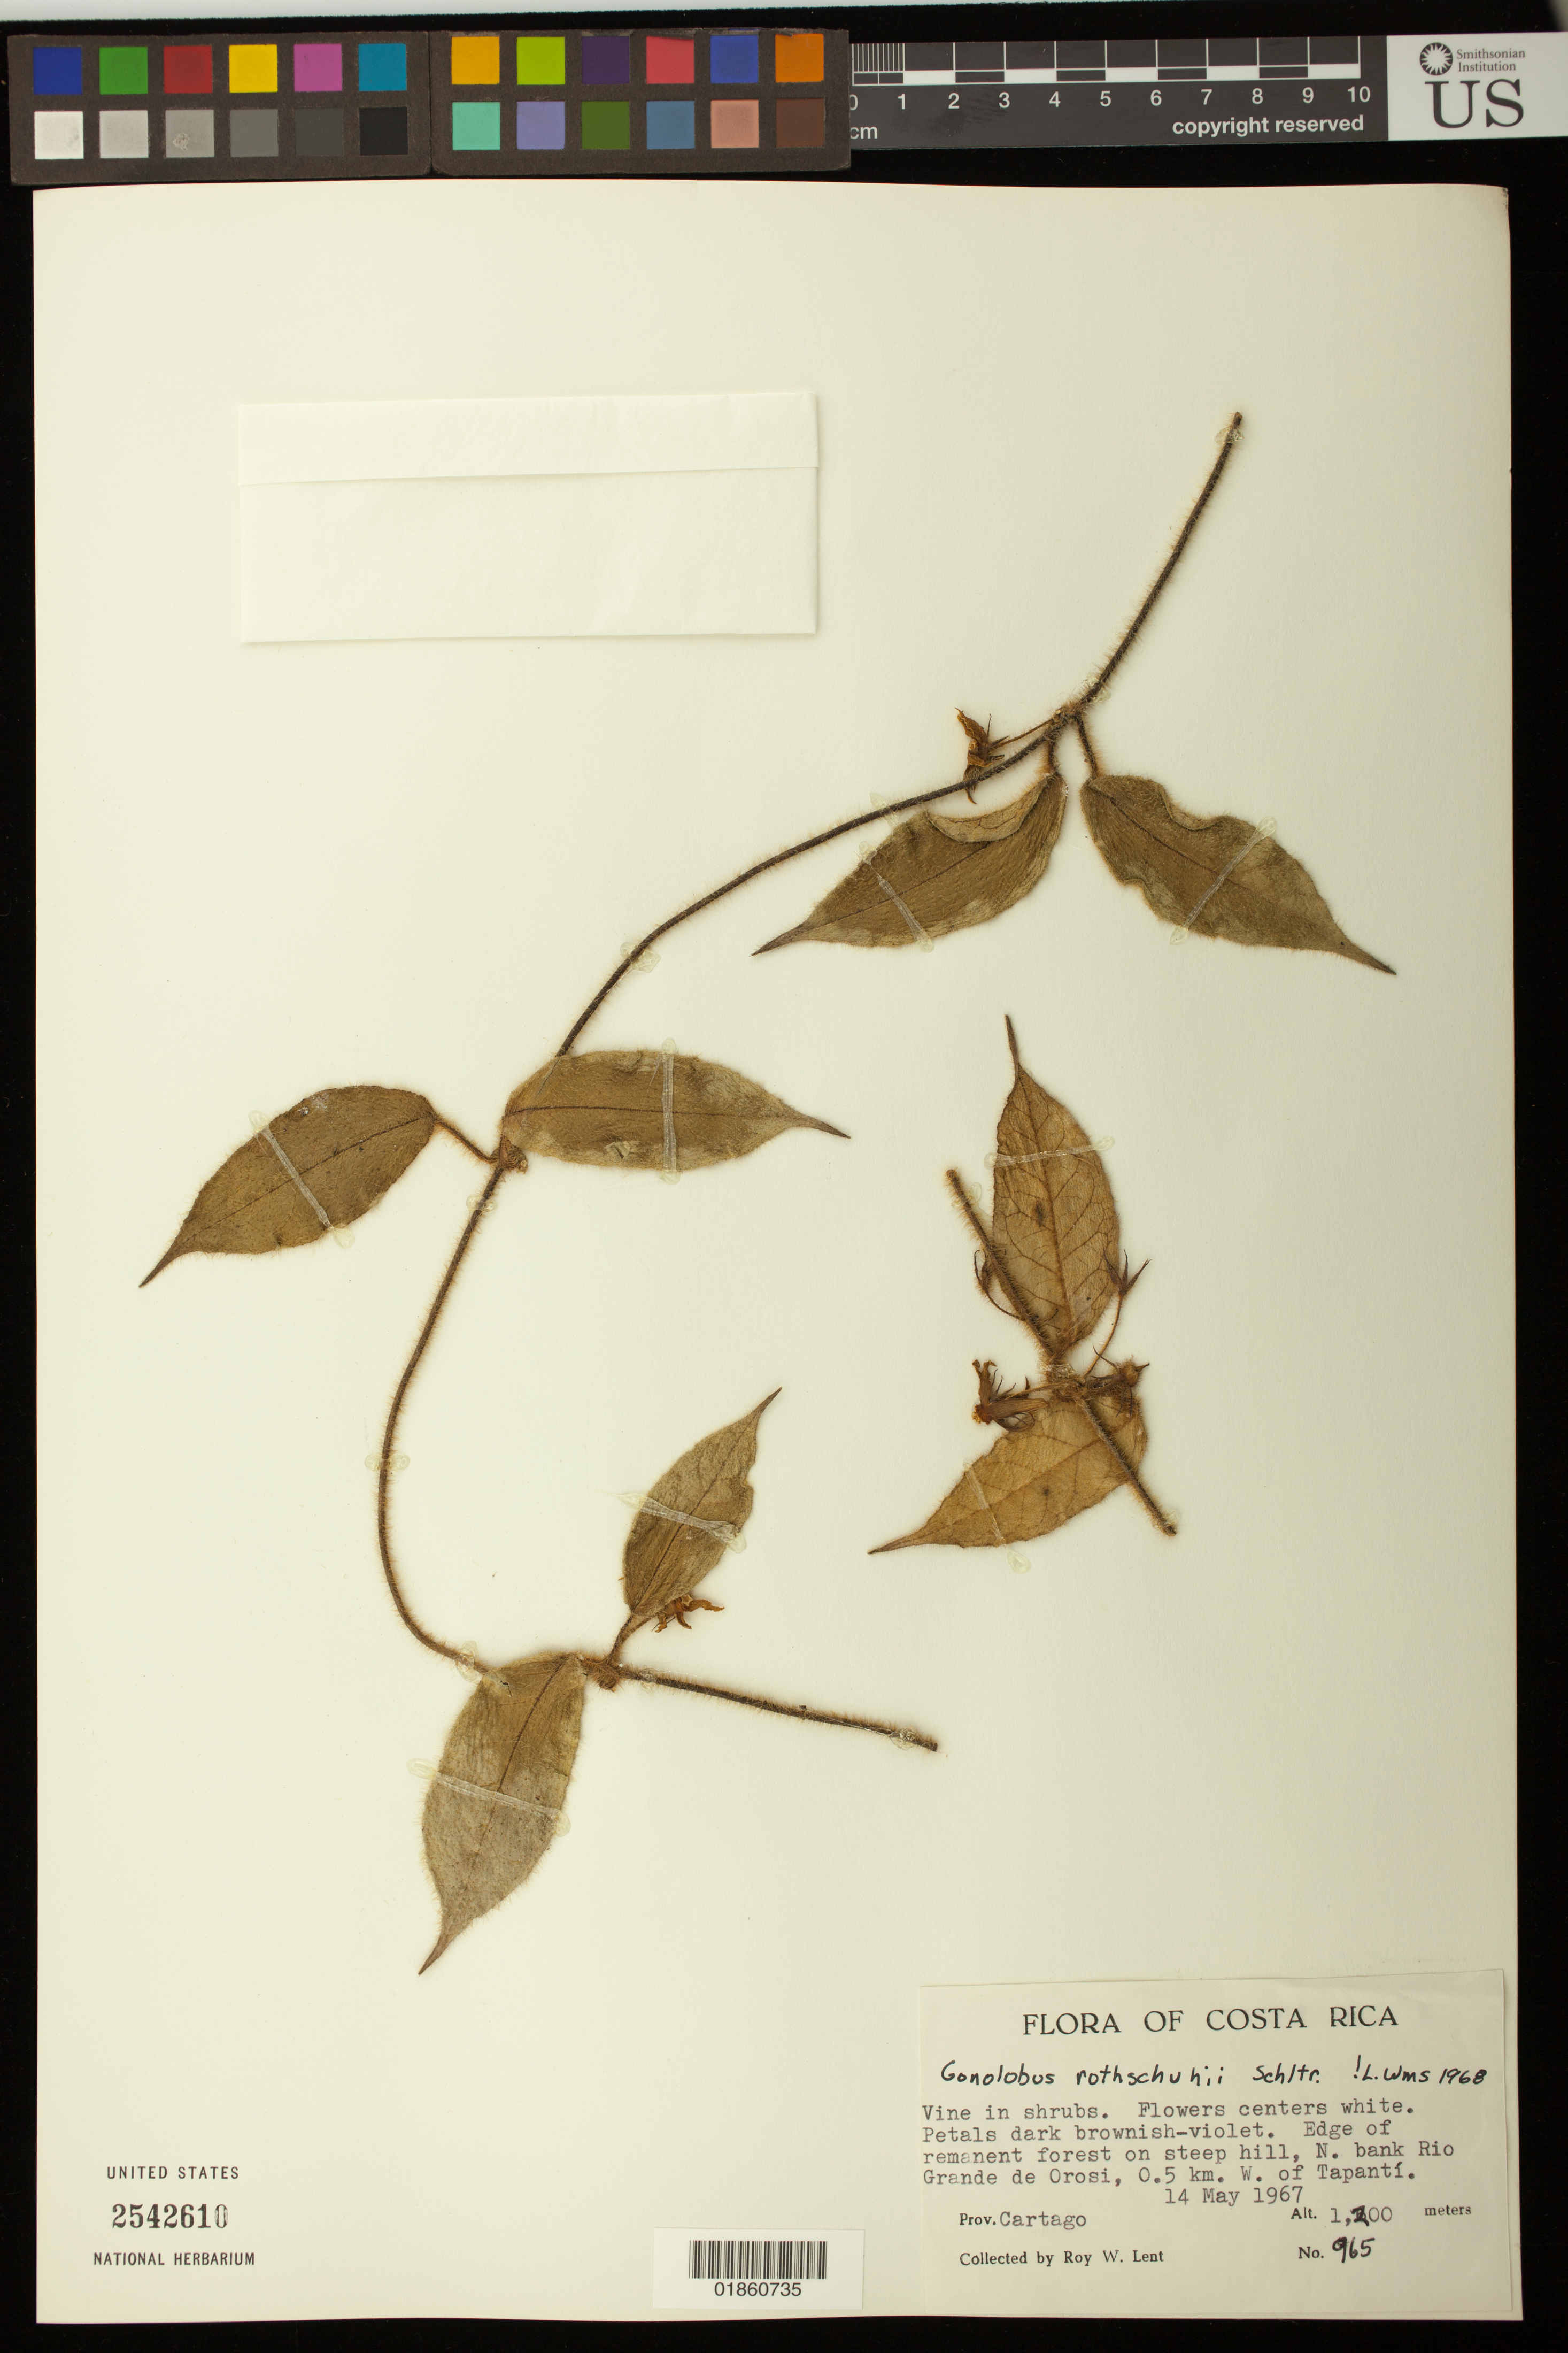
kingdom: Plantae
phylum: Tracheophyta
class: Magnoliopsida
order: Gentianales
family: Apocynaceae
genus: Gonolobus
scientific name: Gonolobus rothschuhii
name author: Schltr.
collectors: R. W. Lent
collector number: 965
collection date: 1967-05-14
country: Costa Rica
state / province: Cartago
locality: N. bank Rio Grande de Orosi, 0.5 km. W. of Tapanti.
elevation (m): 1200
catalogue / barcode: US 2542610